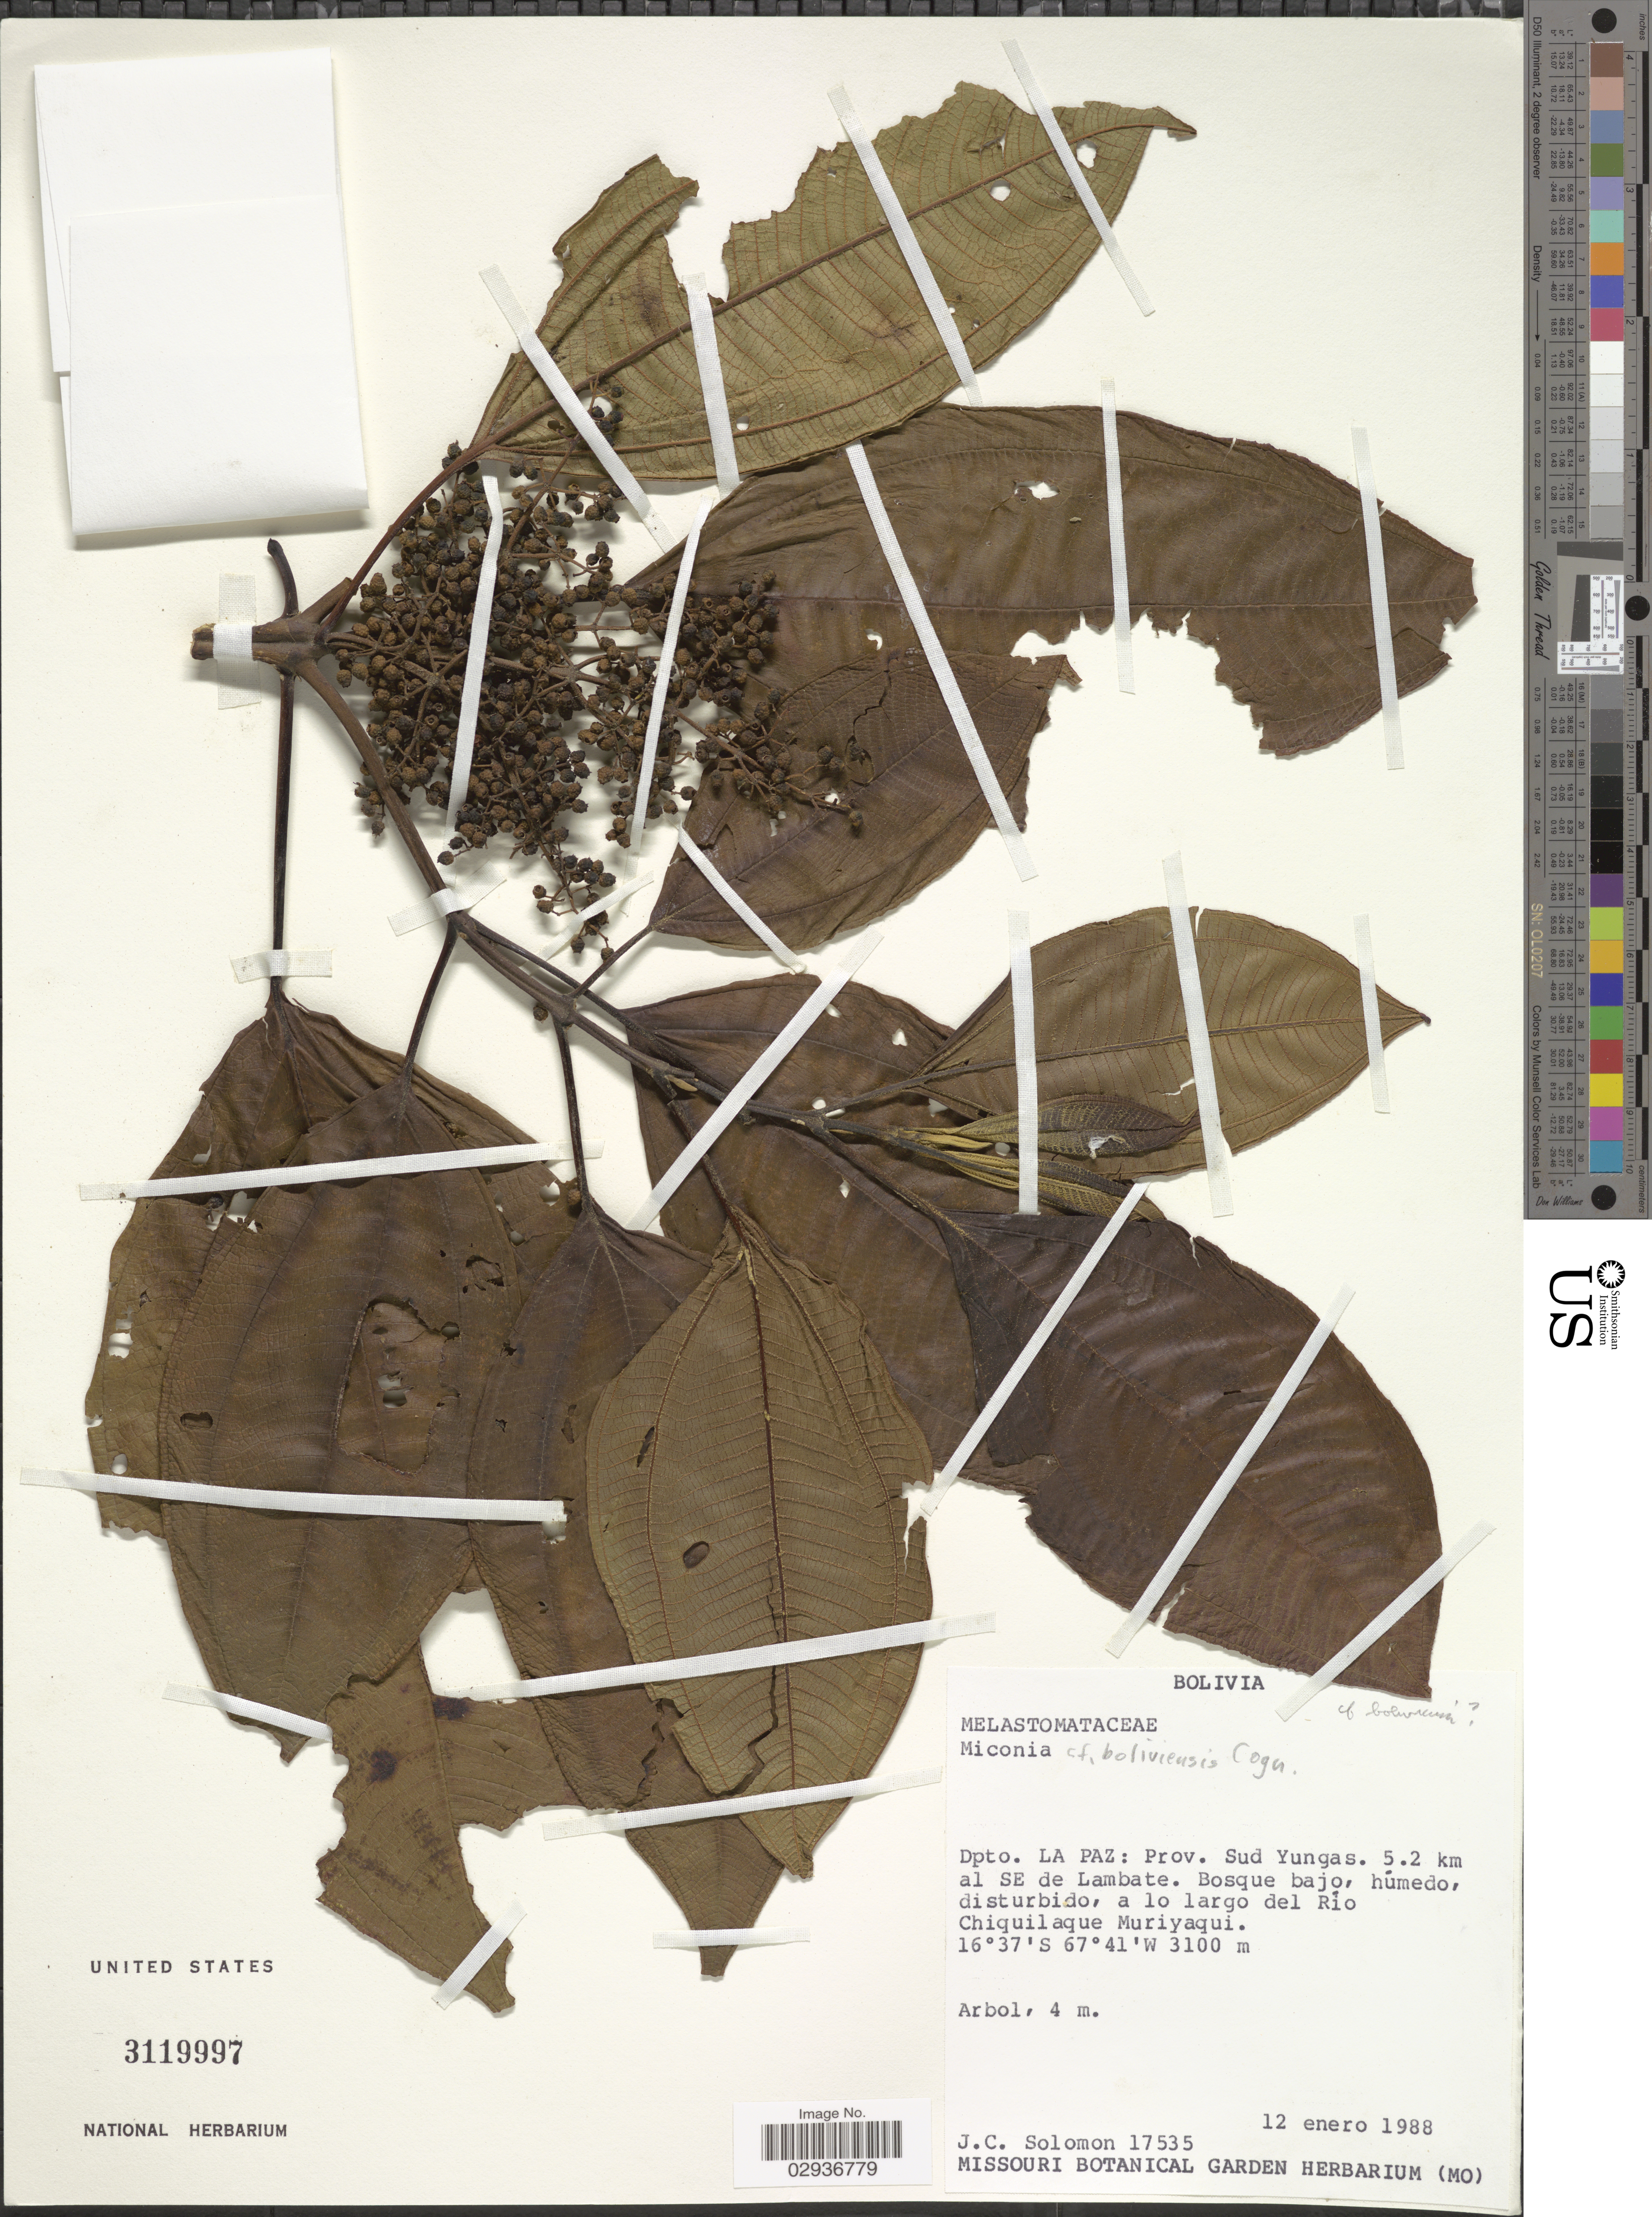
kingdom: Plantae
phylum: Tracheophyta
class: Magnoliopsida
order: Myrtales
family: Melastomataceae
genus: Miconia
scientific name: Miconia bolivarensis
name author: Wurdack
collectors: J. C. Solomon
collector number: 17535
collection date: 1988-01-12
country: Bolivia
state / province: La Paz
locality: Dpto. La Paz: Prov. Sud Yungas. 5.2 km al SE de Lambate. A lo largo del Río Chiquilaque Muriyaqui.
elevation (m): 3100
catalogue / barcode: US 3119997